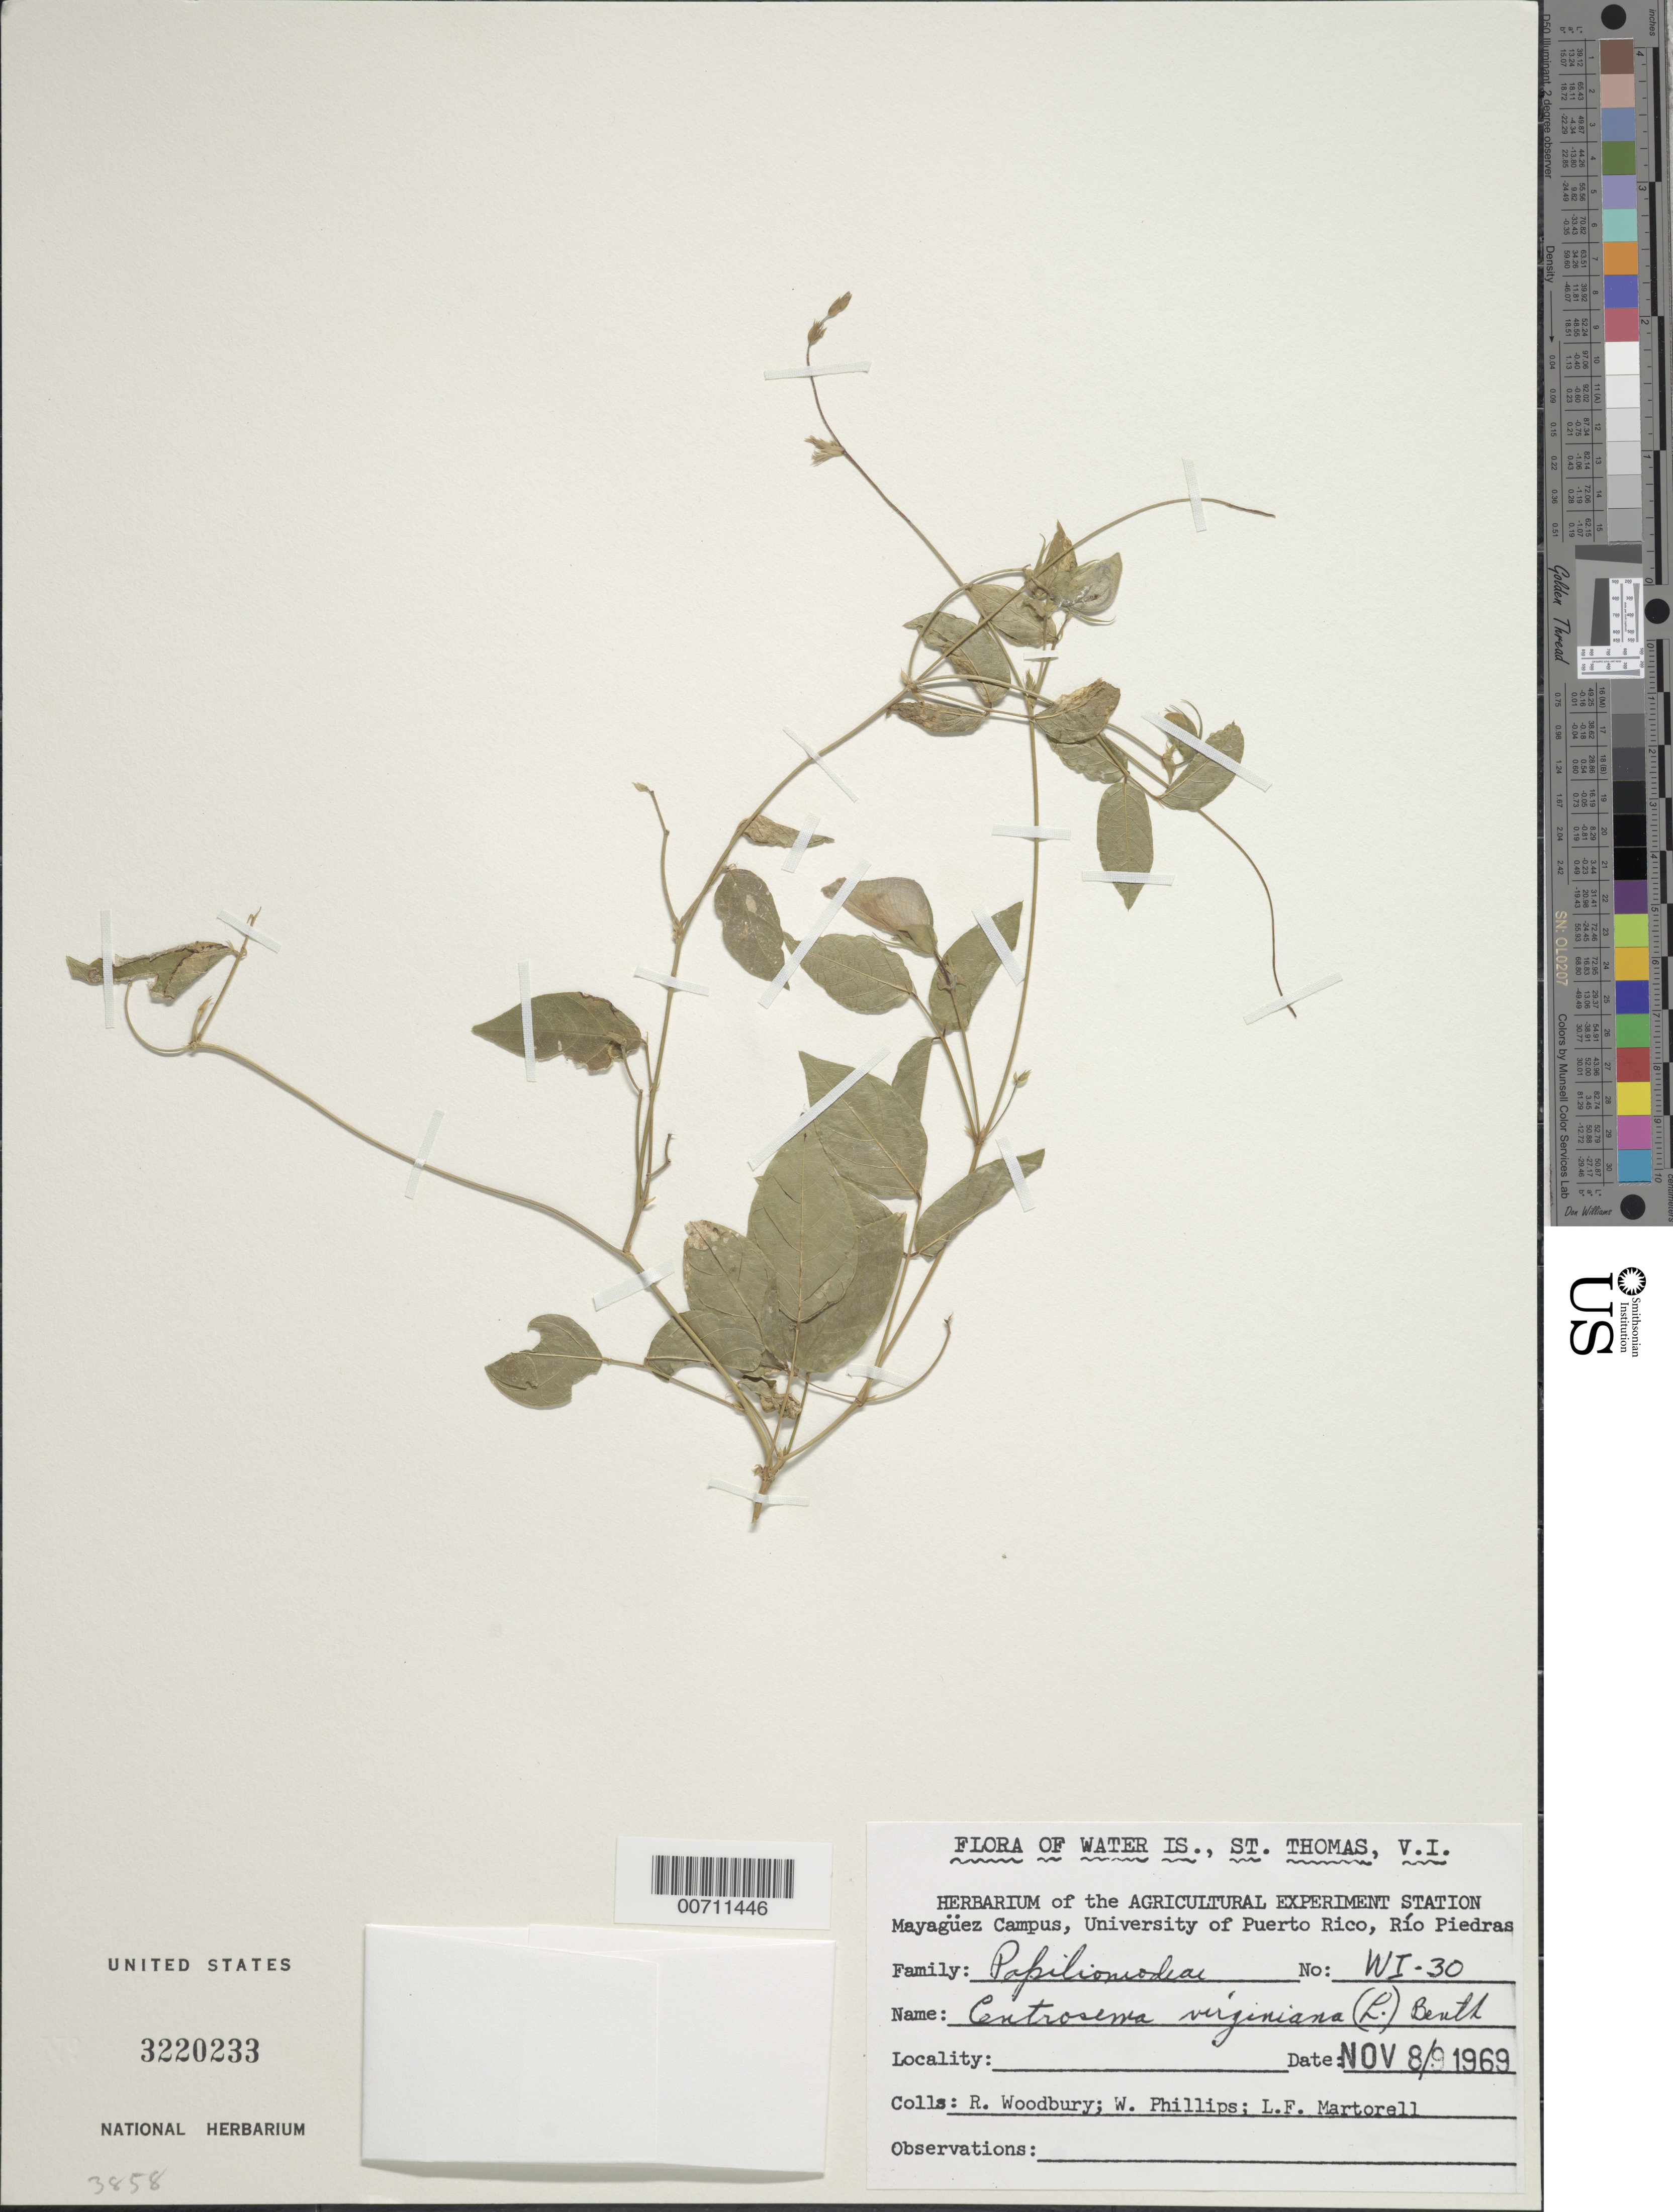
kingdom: Plantae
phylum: Tracheophyta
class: Magnoliopsida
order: Fabales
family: Fabaceae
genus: Centrosema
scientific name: Centrosema virginianum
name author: (L.) Benth.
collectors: R. O. Woodbury, W. Phillips & L. Martorell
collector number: WI-30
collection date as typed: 08 Nov 1969 and 09 Nov 1969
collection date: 1969-11-08,1969-11-09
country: U.S. Virgin Islands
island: Water Island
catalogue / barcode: US 3220233